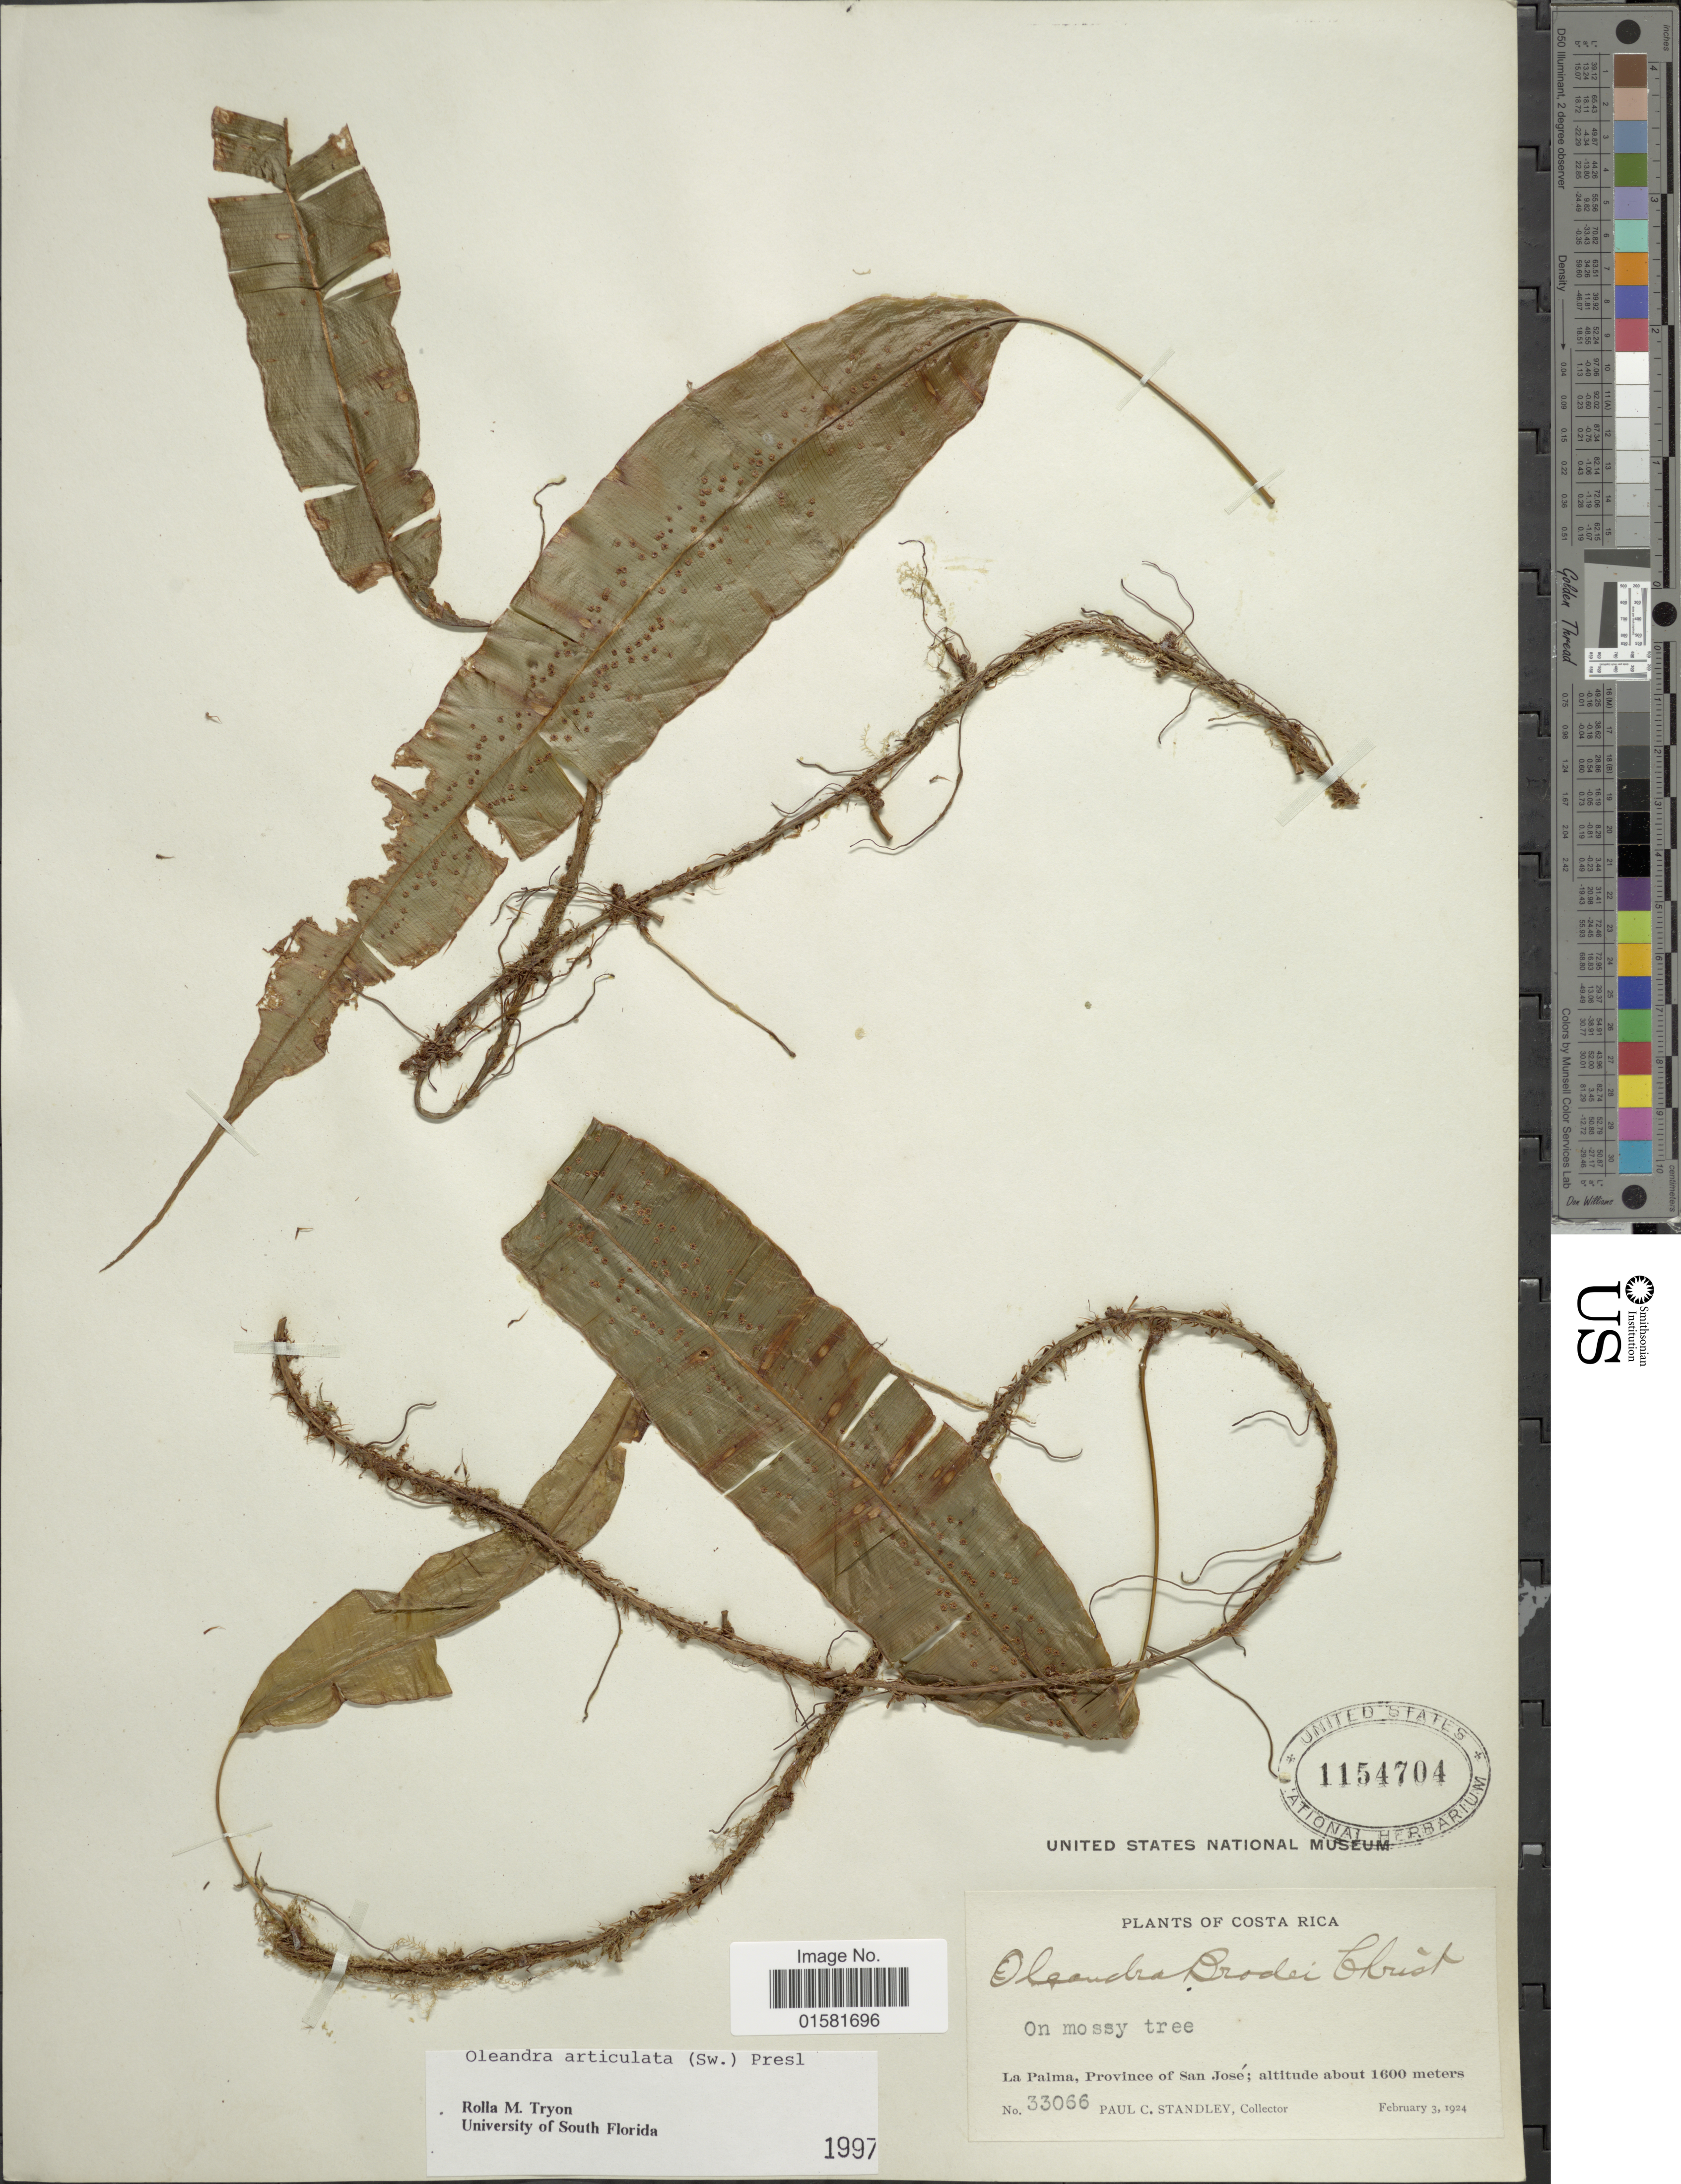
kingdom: Plantae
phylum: Tracheophyta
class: Polypodiopsida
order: Polypodiales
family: Oleandraceae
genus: Oleandra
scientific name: Oleandra articulata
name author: (Sw.) C. Presl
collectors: P. C. Standley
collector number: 33066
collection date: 1924-02-03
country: Costa Rica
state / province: San José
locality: Costa Rica, La Palma, Province of San Jose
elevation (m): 1600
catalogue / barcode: US 1154704